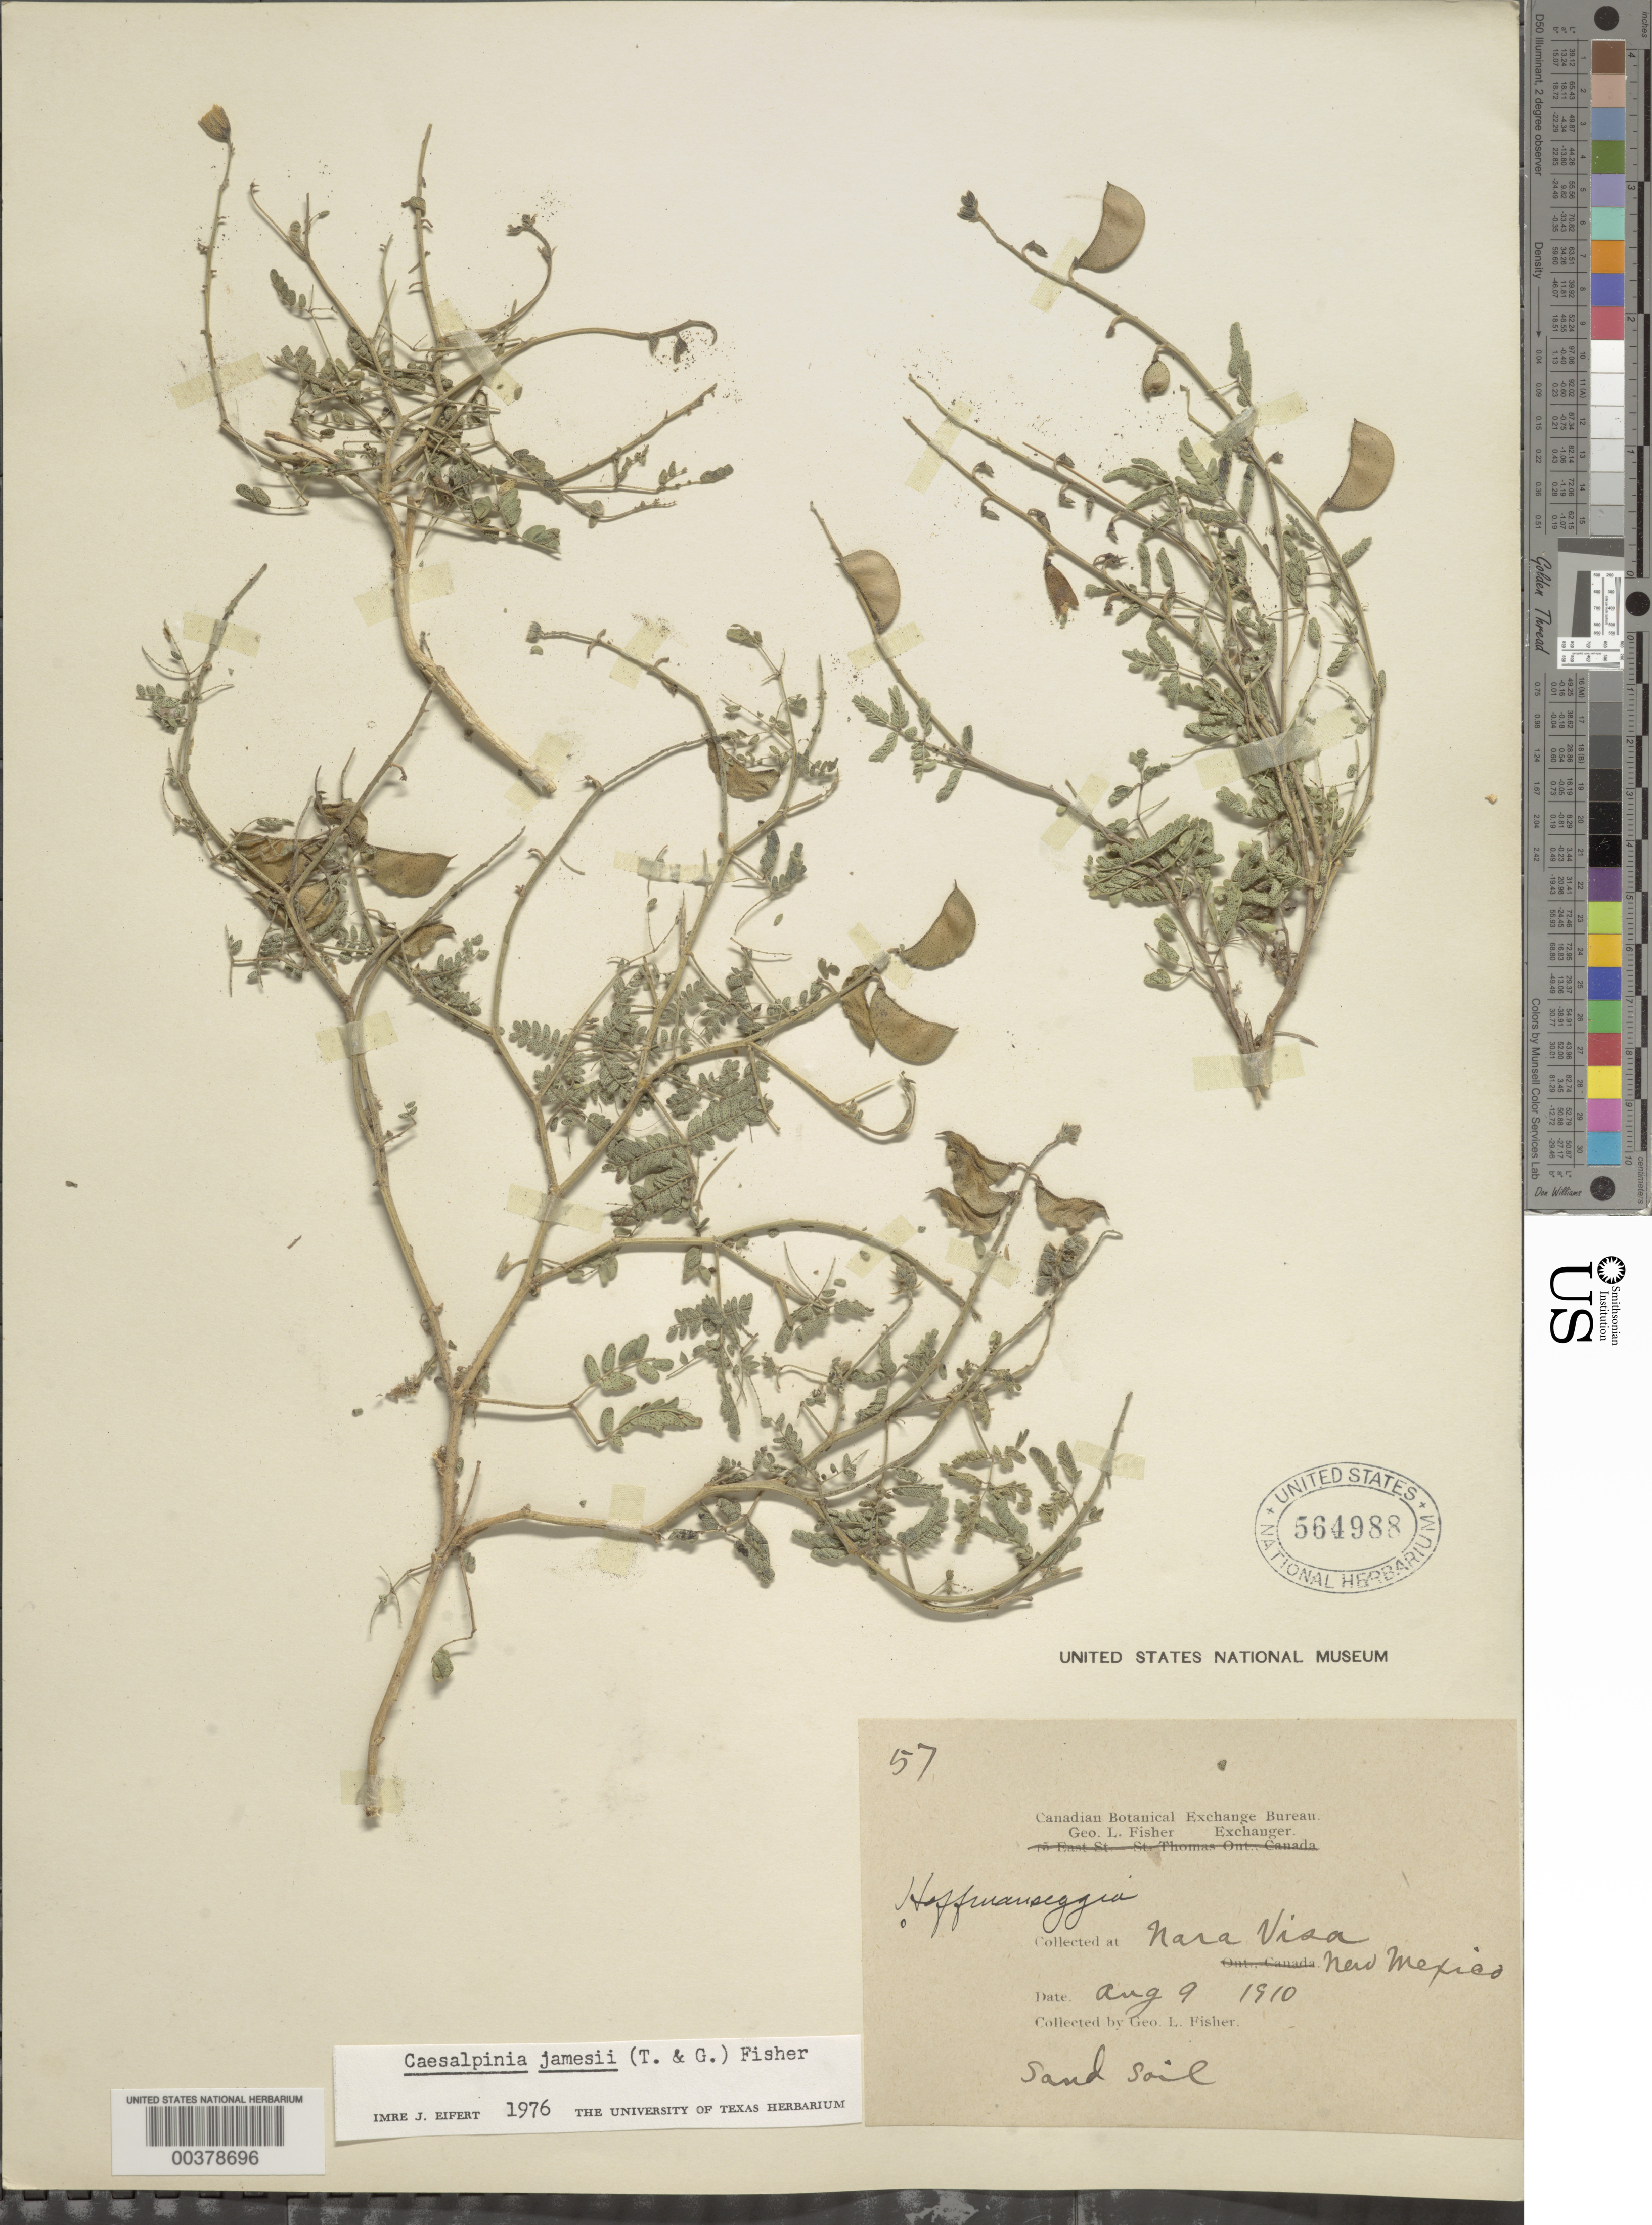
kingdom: Plantae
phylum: Tracheophyta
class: Magnoliopsida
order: Fabales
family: Fabaceae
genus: Pomaria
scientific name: Pomaria jamesii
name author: (Torr. & A. Gray) Walp.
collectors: G. L. Fisher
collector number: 57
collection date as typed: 09 Aug 1910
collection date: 1910-08-09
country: United States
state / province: New Mexico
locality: Nara visa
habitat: Sand soil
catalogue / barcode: US 564988